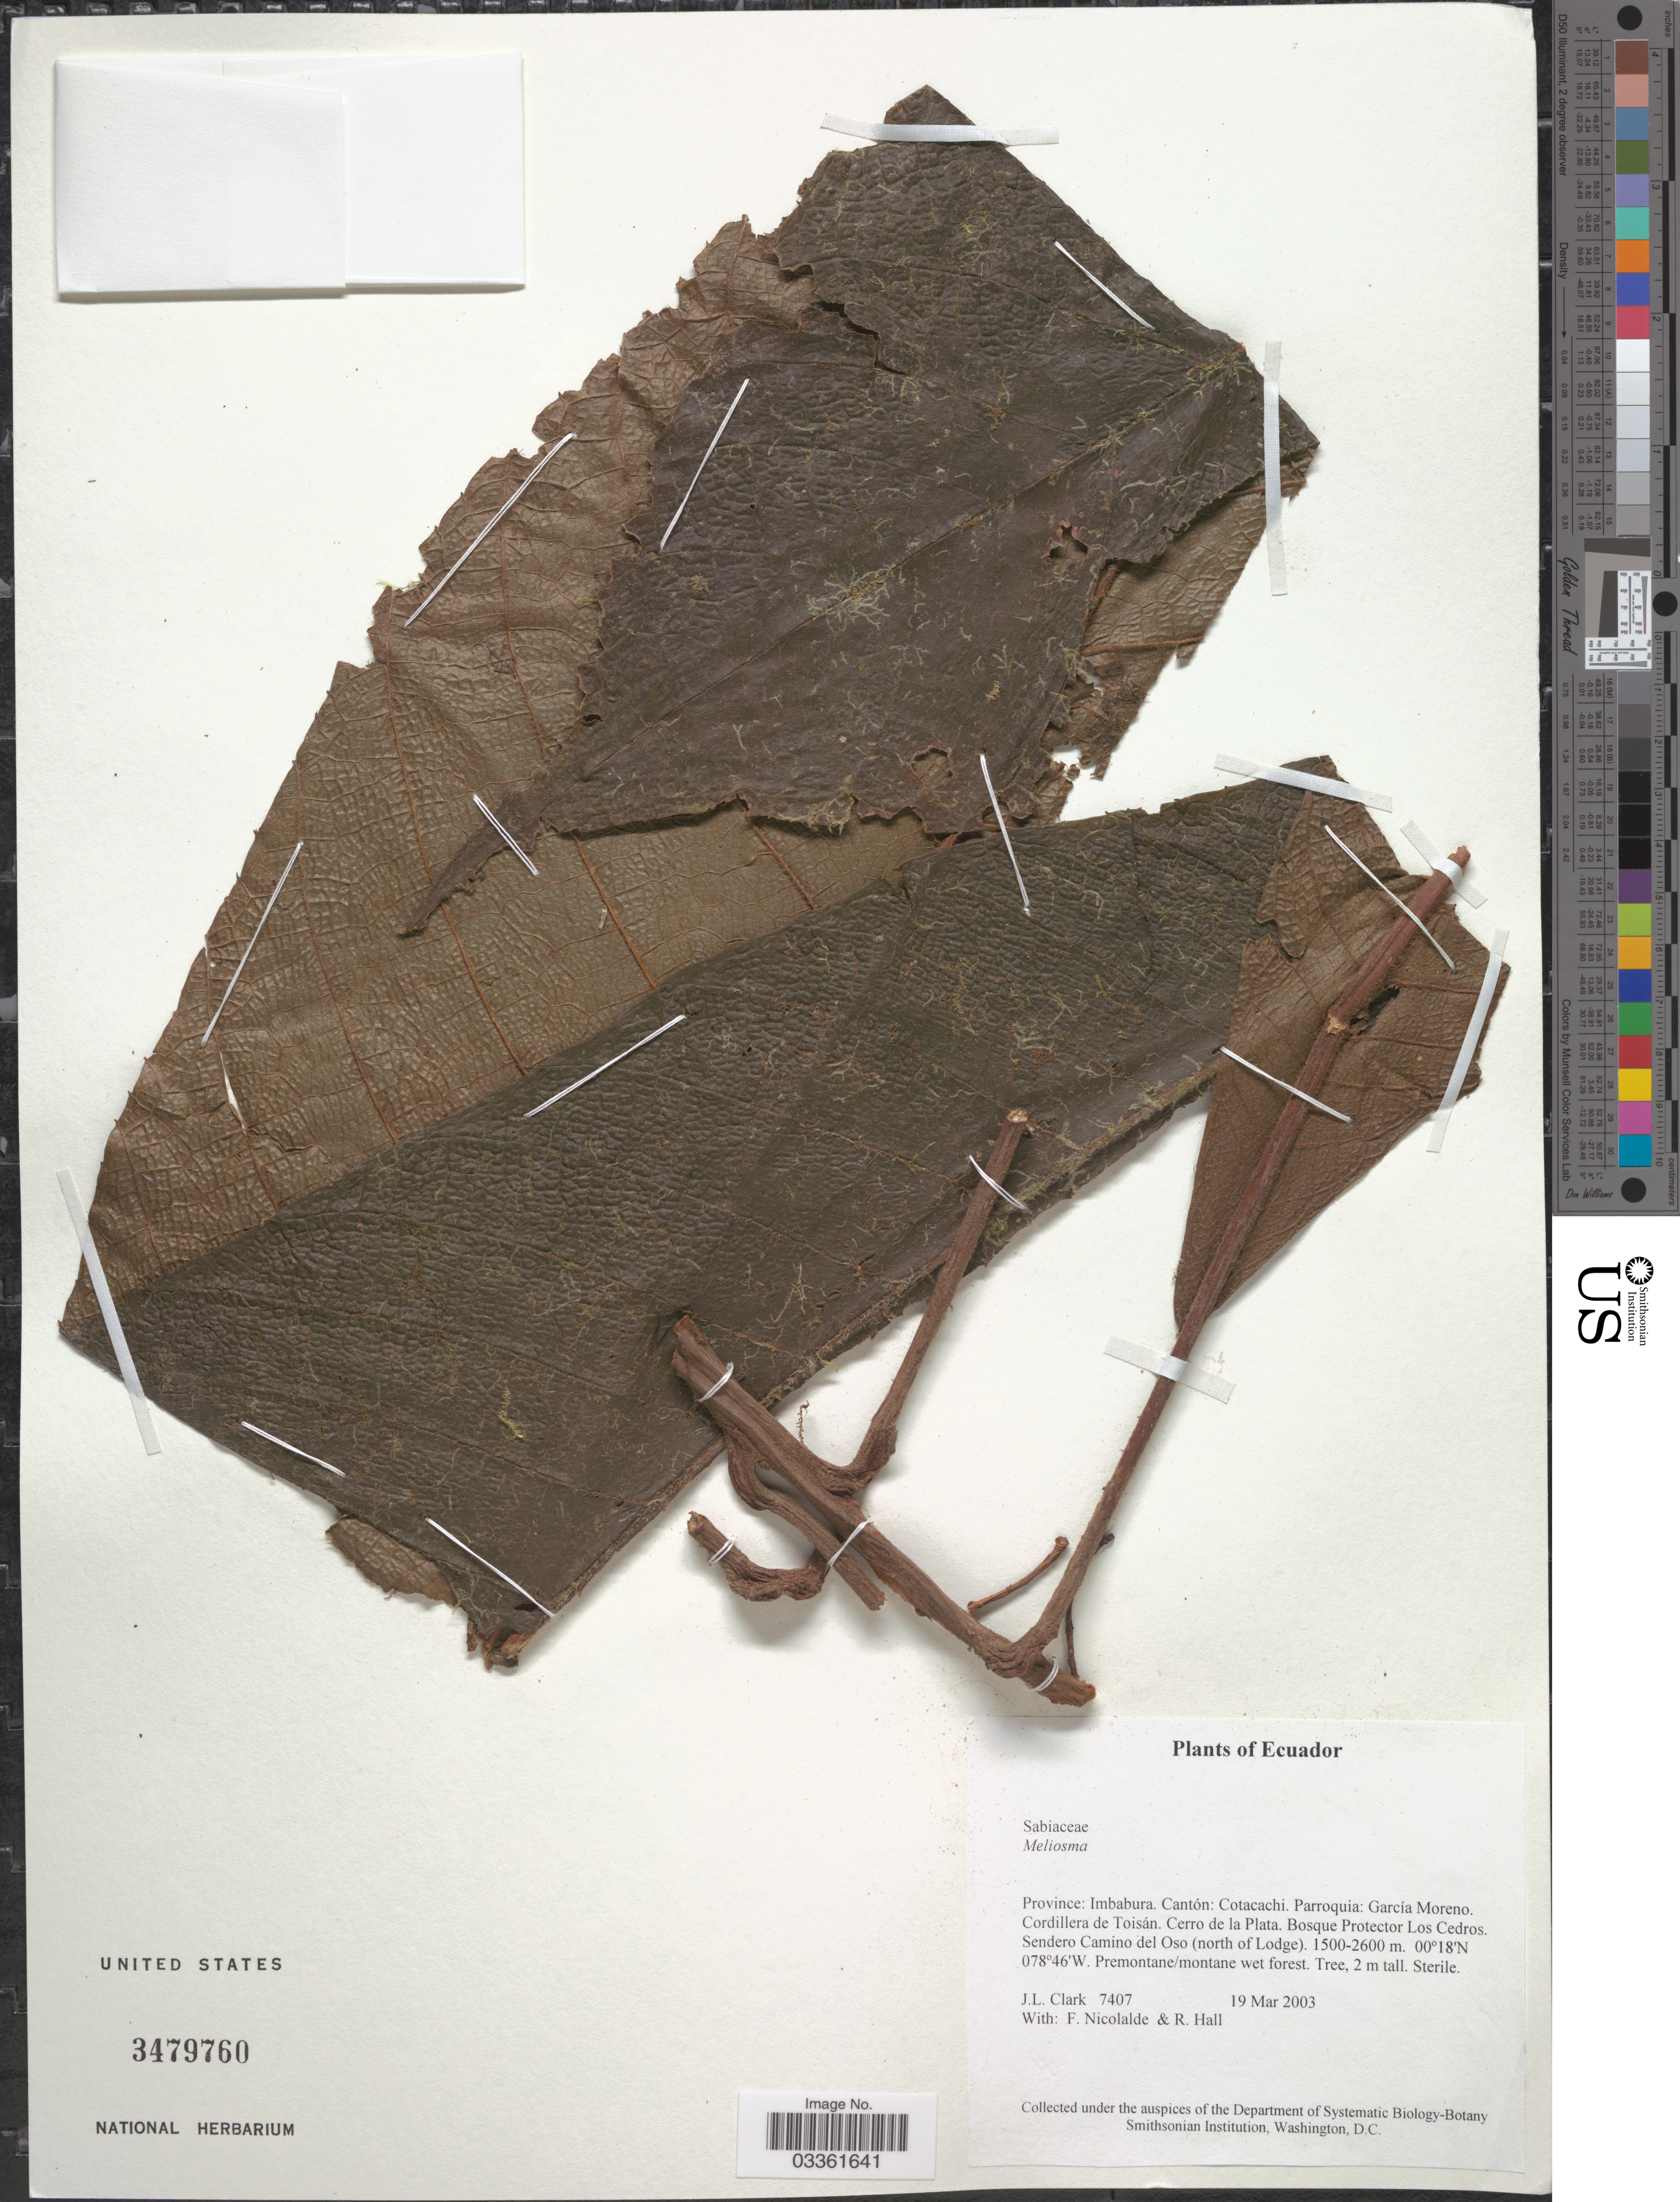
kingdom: Plantae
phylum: Tracheophyta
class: Magnoliopsida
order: Proteales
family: Sabiaceae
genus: Meliosma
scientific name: Meliosma sp.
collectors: J. L. Clark, F. Nicolalde & R. Hall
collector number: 7407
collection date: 2003-03-19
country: Ecuador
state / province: Imbabura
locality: Cantón: Cotacachi. Parroquia: García Moreno. Cordillera de Toisán. Cerro de la Plata. Bosque Protector Los Cedros. Sendero Camino del Oso (north of Lodge).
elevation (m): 1500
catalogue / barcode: US 3479760